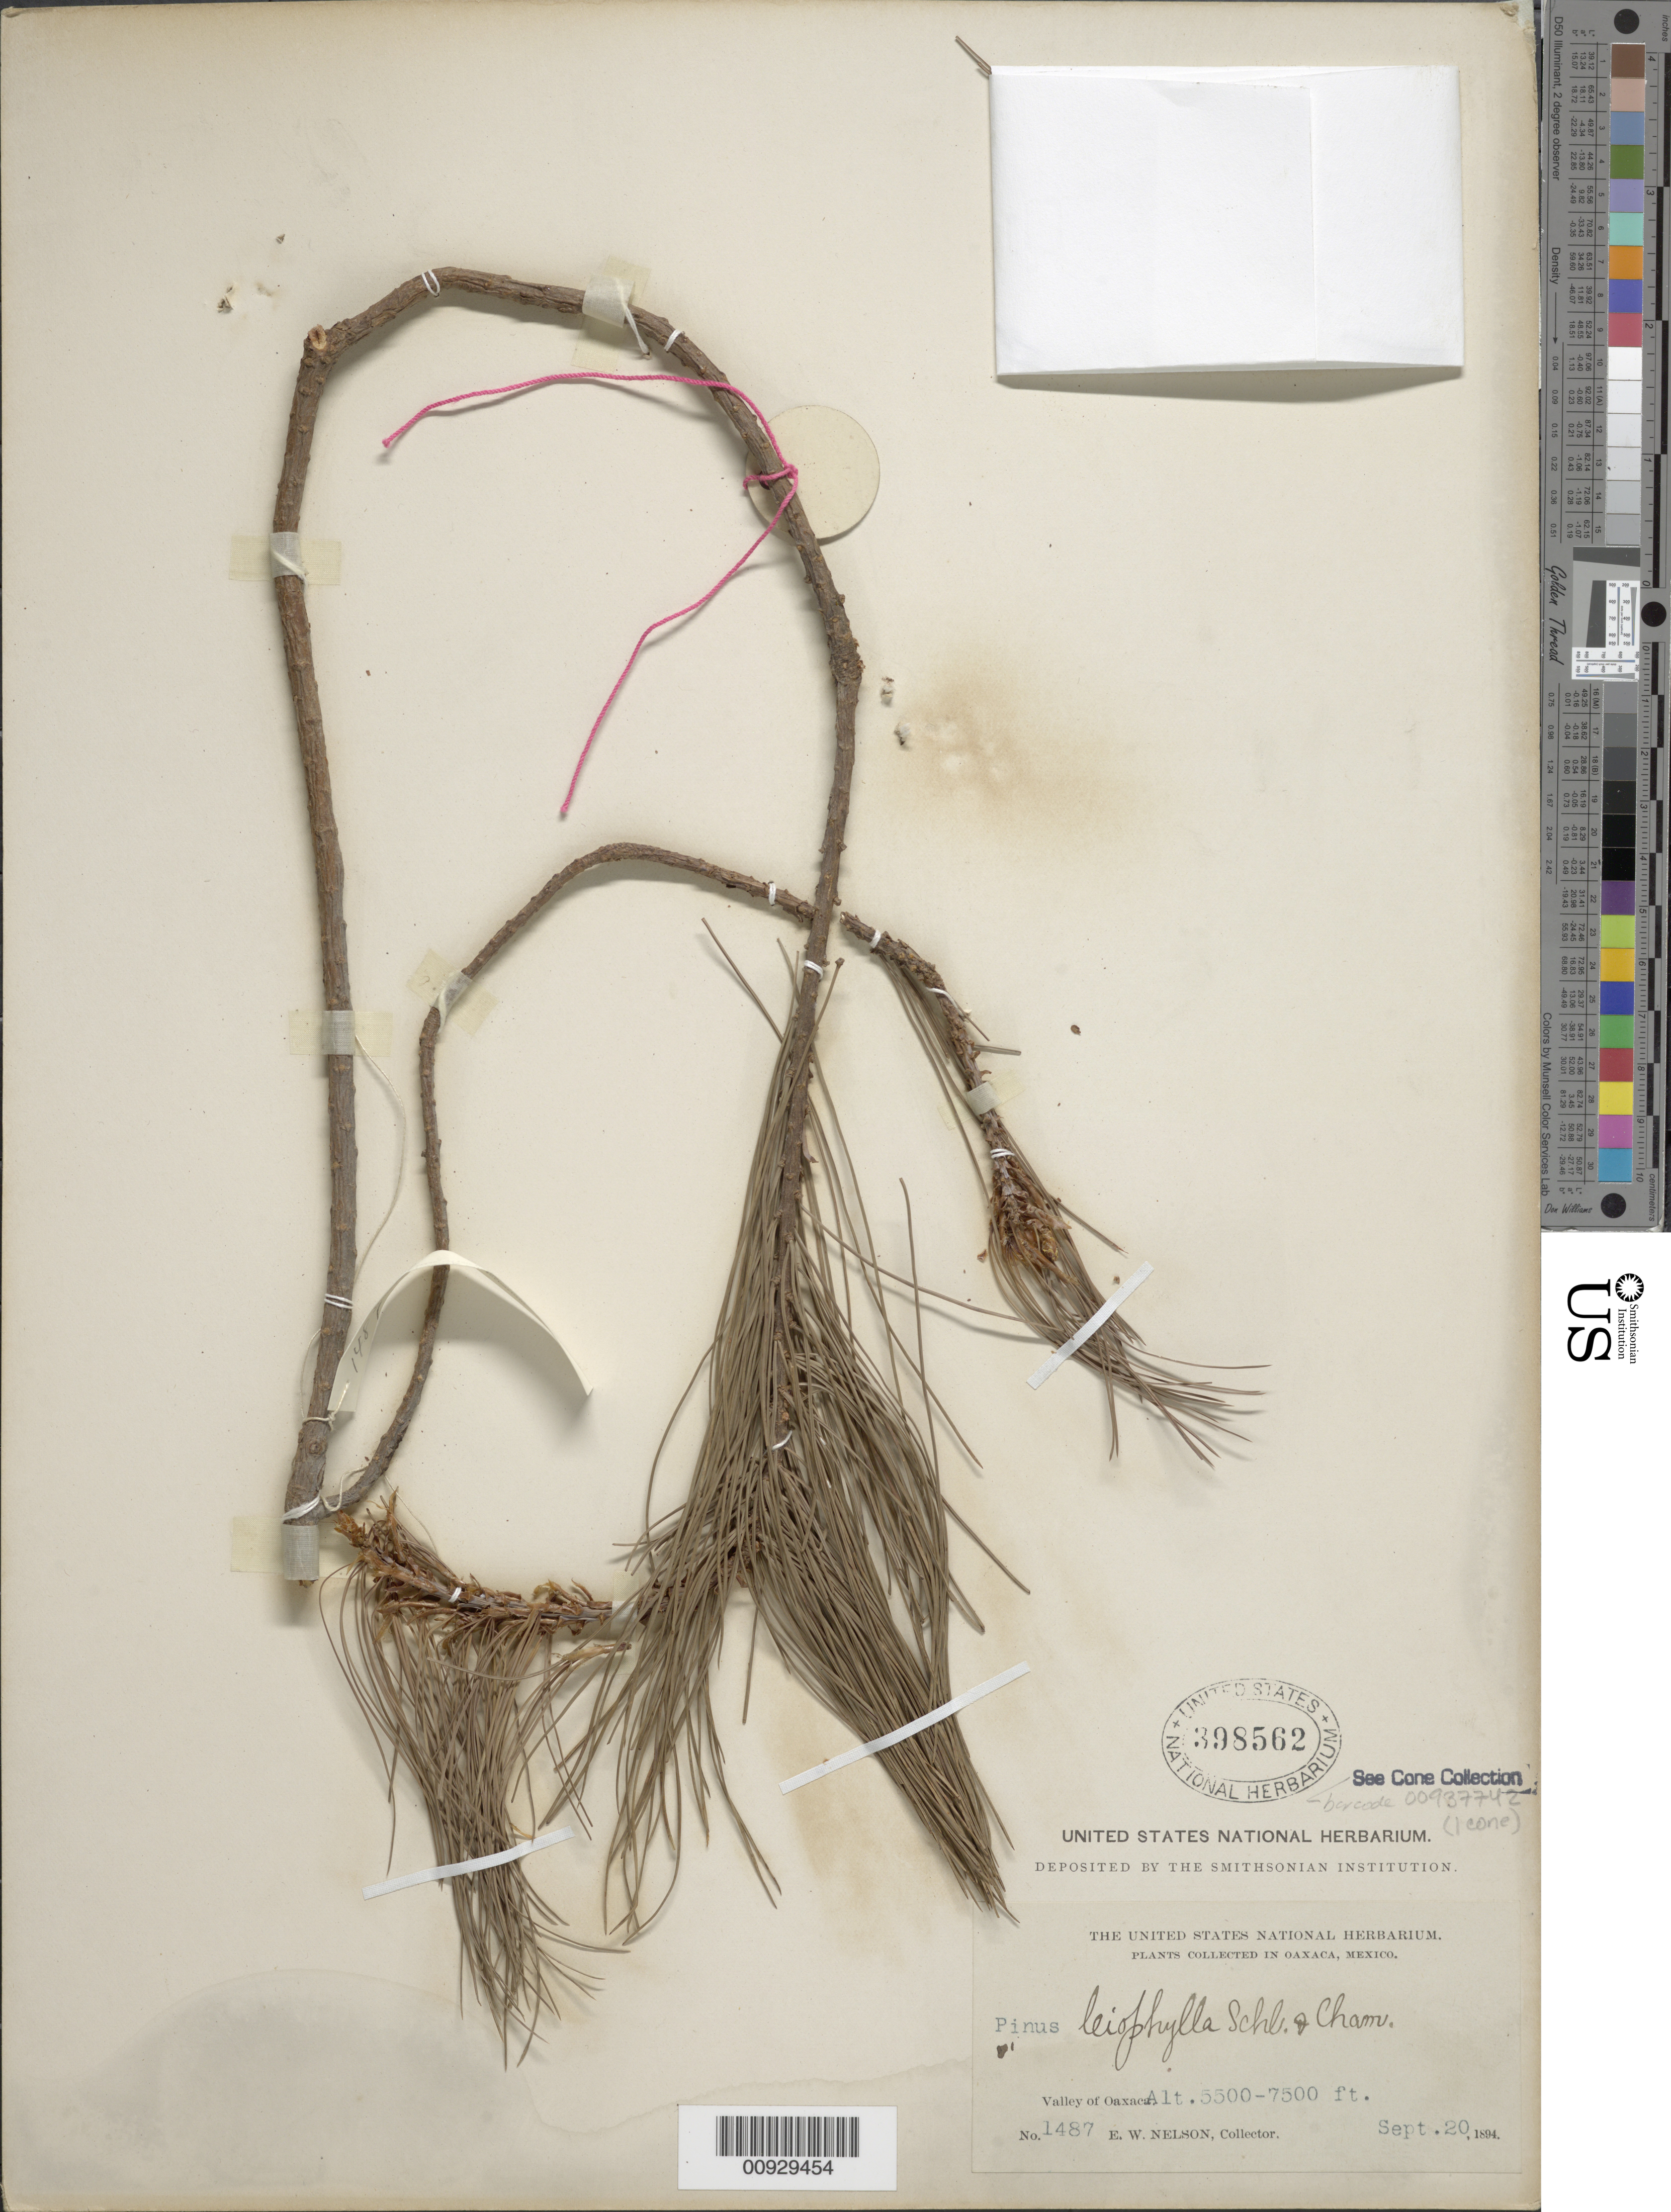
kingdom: Plantae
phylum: Tracheophyta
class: Pinopsida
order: Pinales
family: Pinaceae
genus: Pinus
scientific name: Pinus leiophylla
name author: Schiede ex Schltdl. & Cham.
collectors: E. W. Nelson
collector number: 1487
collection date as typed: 20 Sep 1894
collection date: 1894-09-20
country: Mexico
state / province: Oaxaca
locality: Valley of Oaxaca.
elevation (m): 1676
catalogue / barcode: US 398562